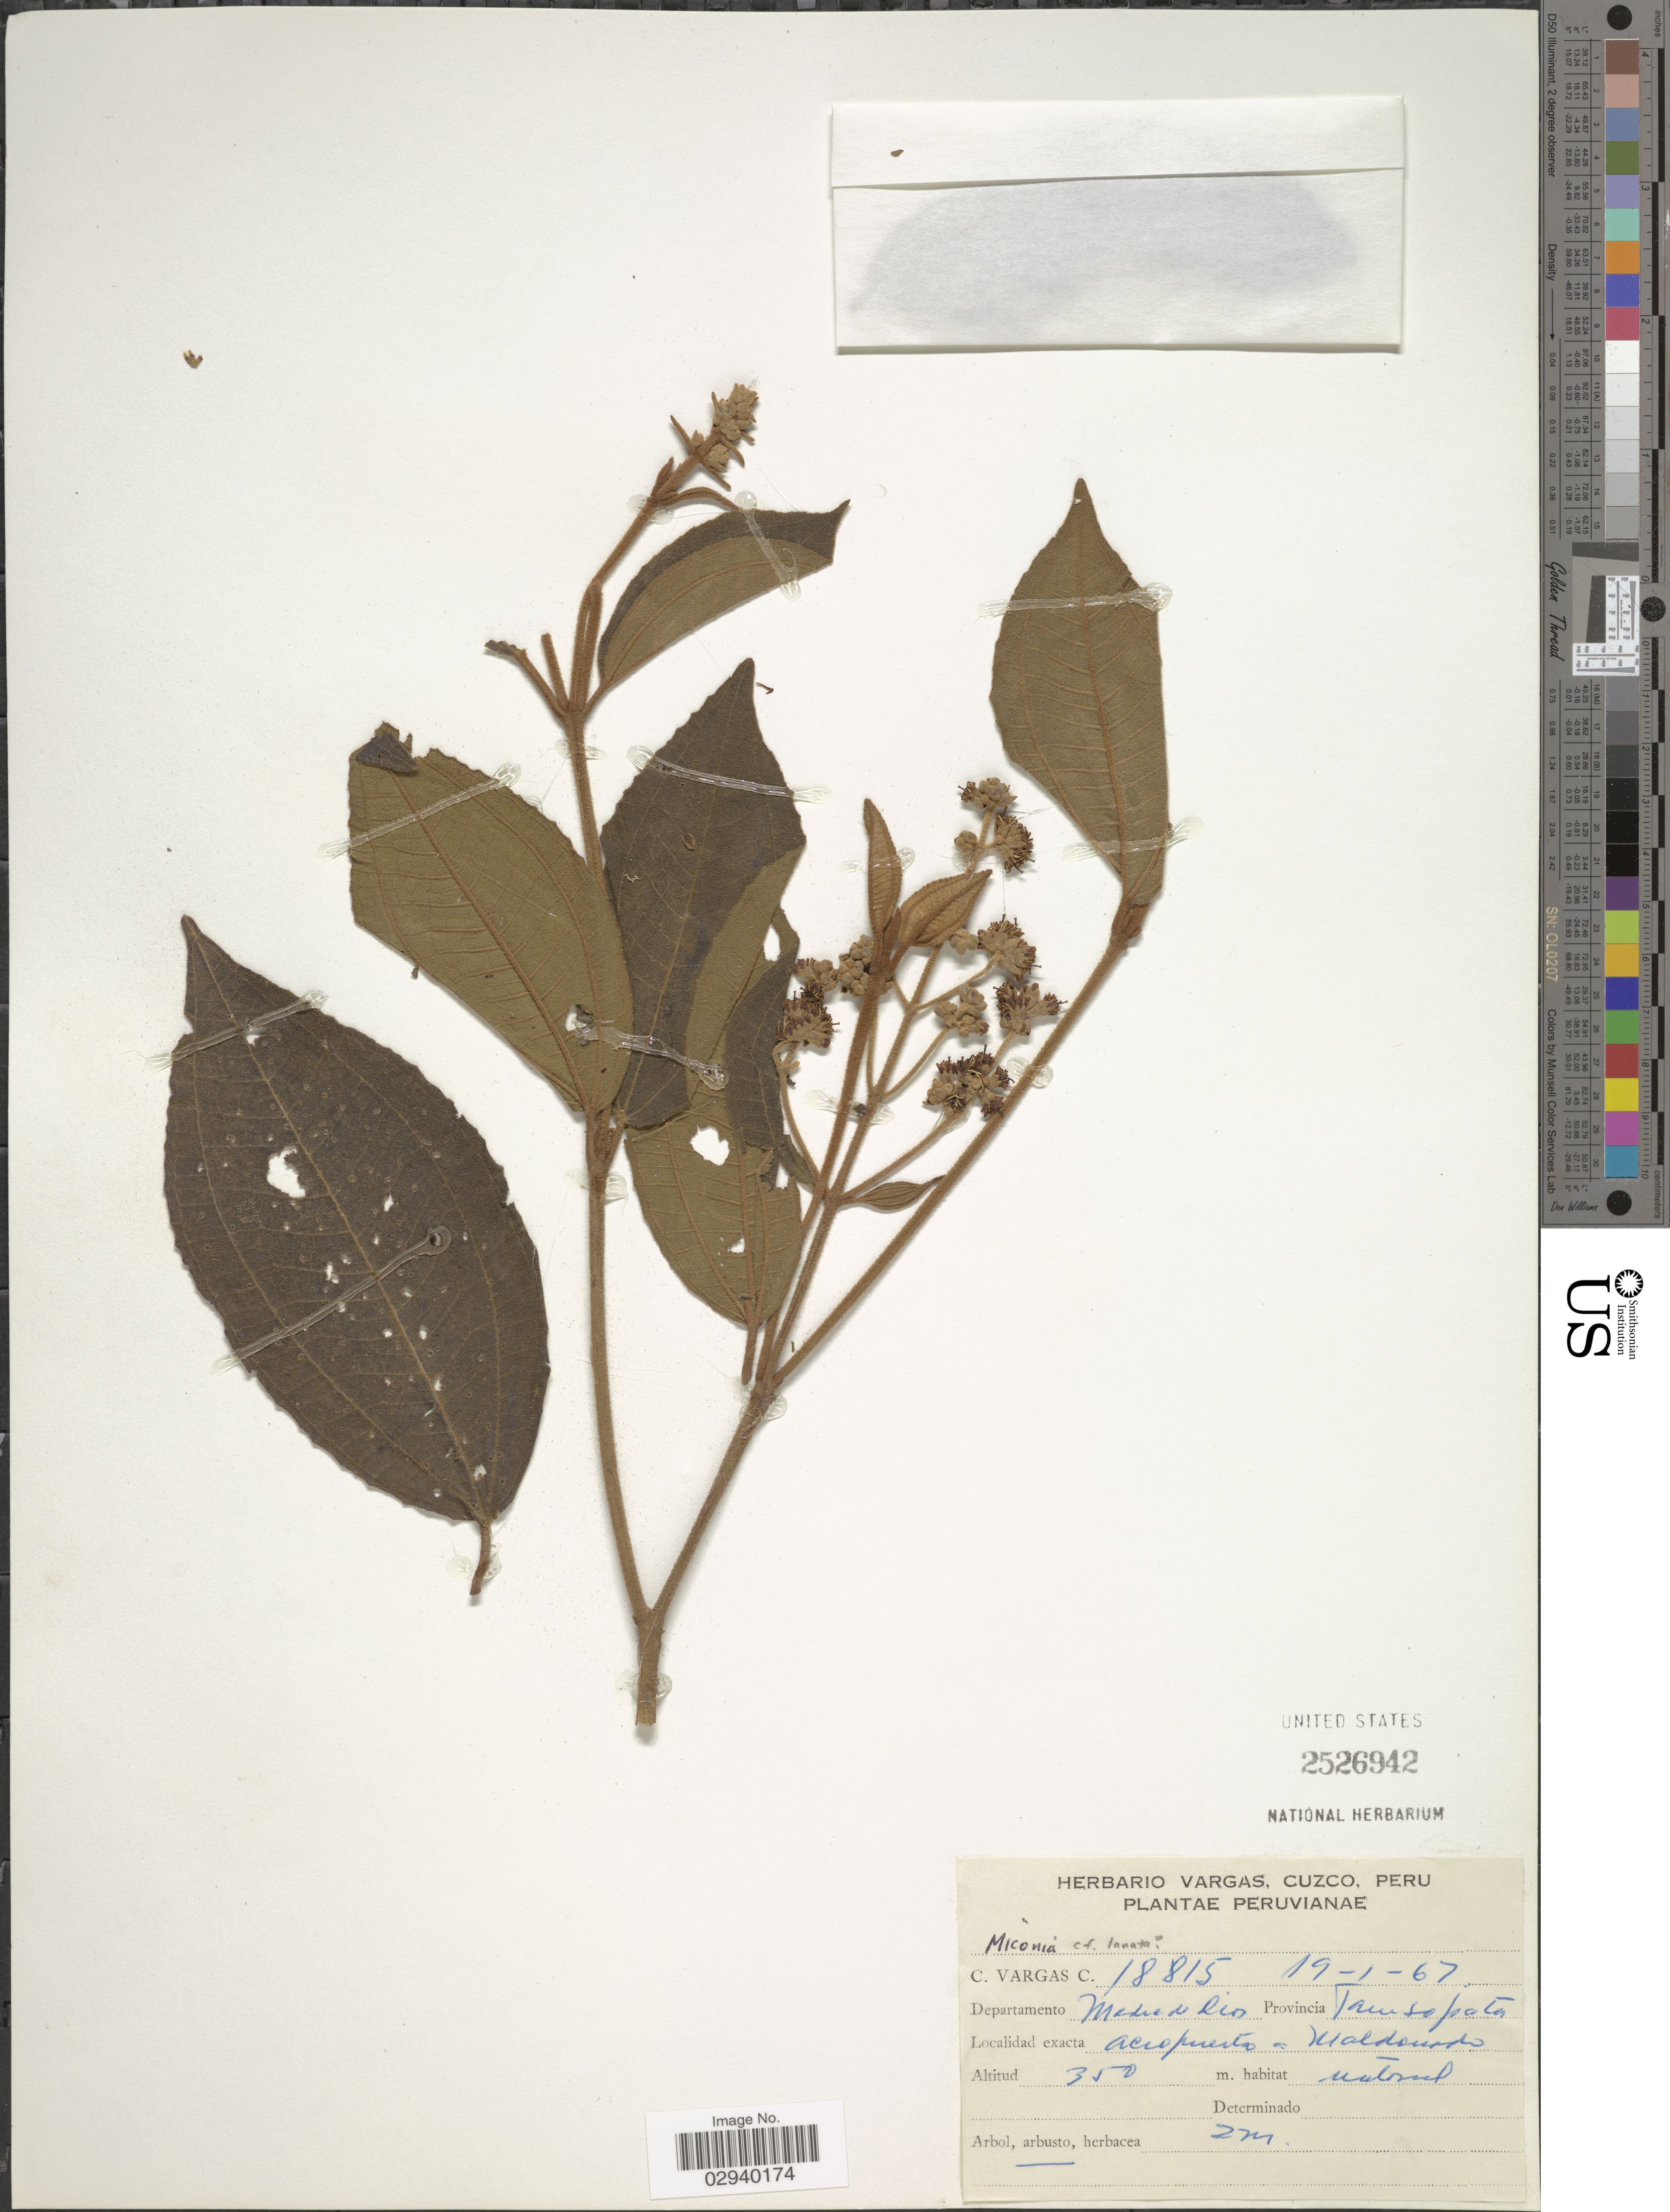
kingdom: Plantae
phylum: Tracheophyta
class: Magnoliopsida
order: Myrtales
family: Melastomataceae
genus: Miconia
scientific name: Miconia lanata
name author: (DC.) Triana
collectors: C. Vargas Calderón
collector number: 18815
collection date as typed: Transcribed d/m/y: 19/1/67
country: Peru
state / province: Madre de Dios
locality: Departamento Madre de Dios, Provincia Tambopata, aeropuerto a Maldonado.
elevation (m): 350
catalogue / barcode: US 2526942